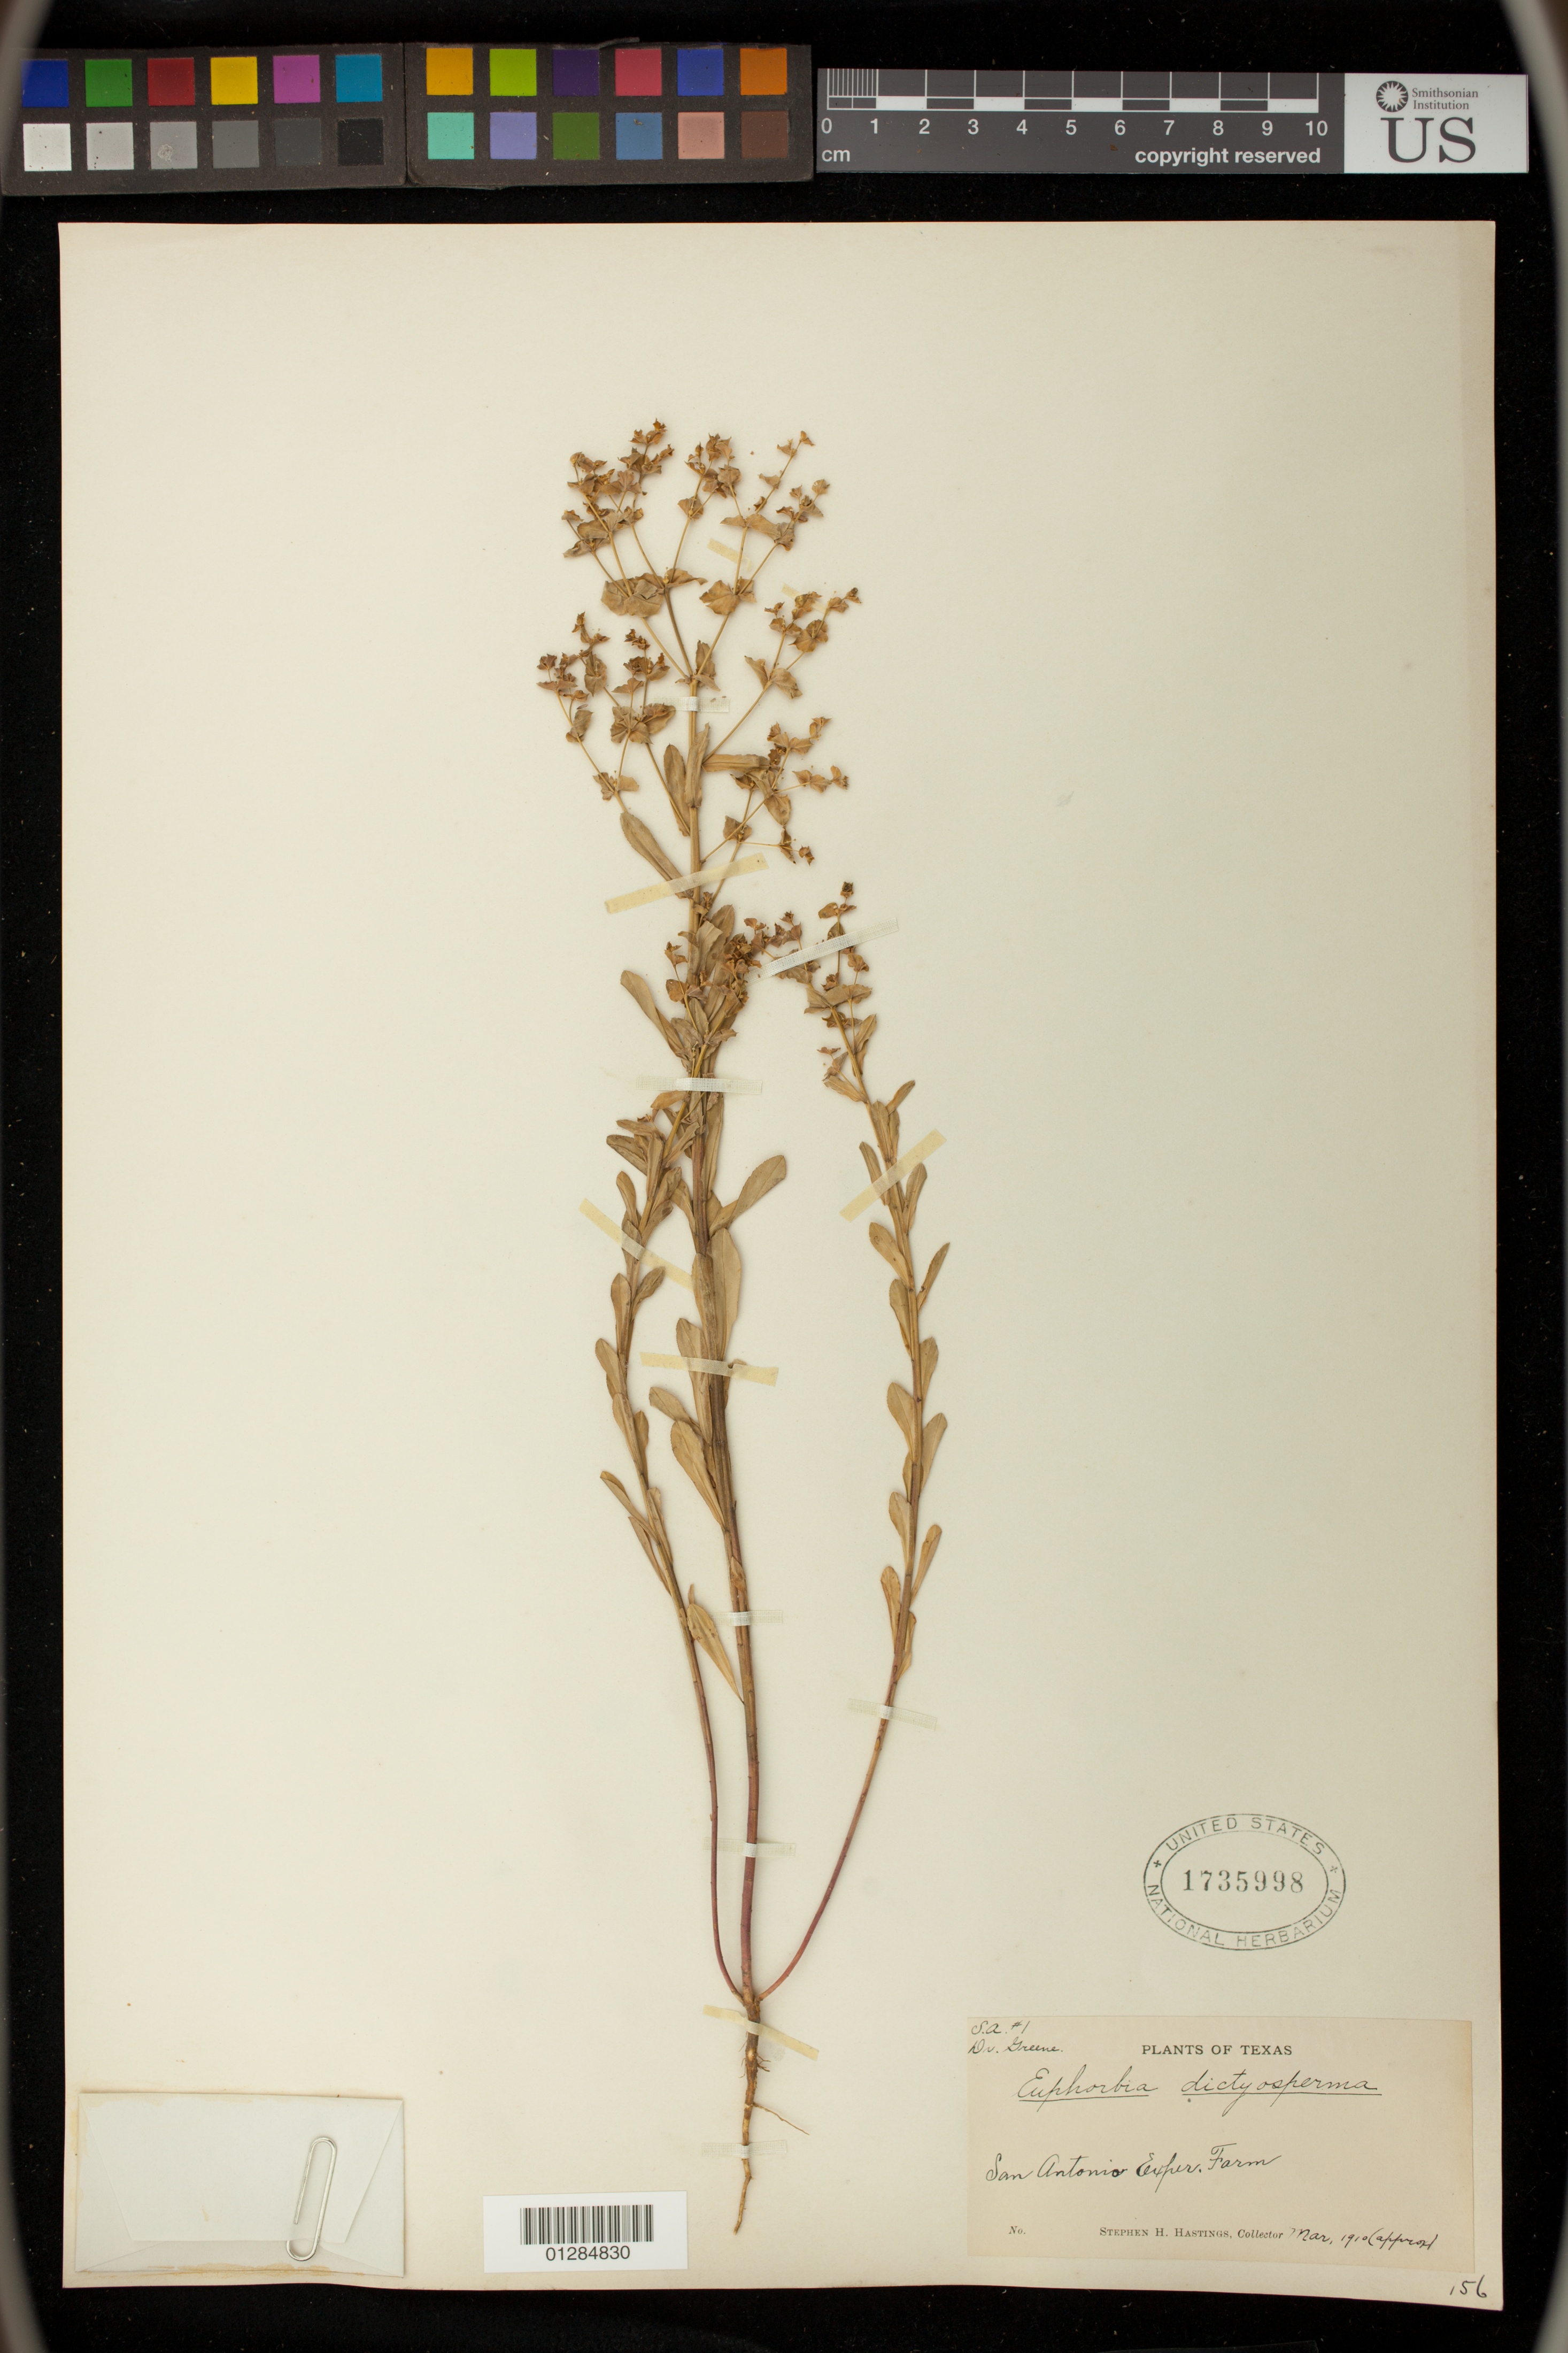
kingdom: Plantae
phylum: Tracheophyta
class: Magnoliopsida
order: Malpighiales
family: Euphorbiaceae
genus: Euphorbia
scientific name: Euphorbia spathulata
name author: Lam.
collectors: S. Hastings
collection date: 1910-03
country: United States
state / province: Texas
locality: San Antonio Exper. [sp.?] Farm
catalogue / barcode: US 1735998